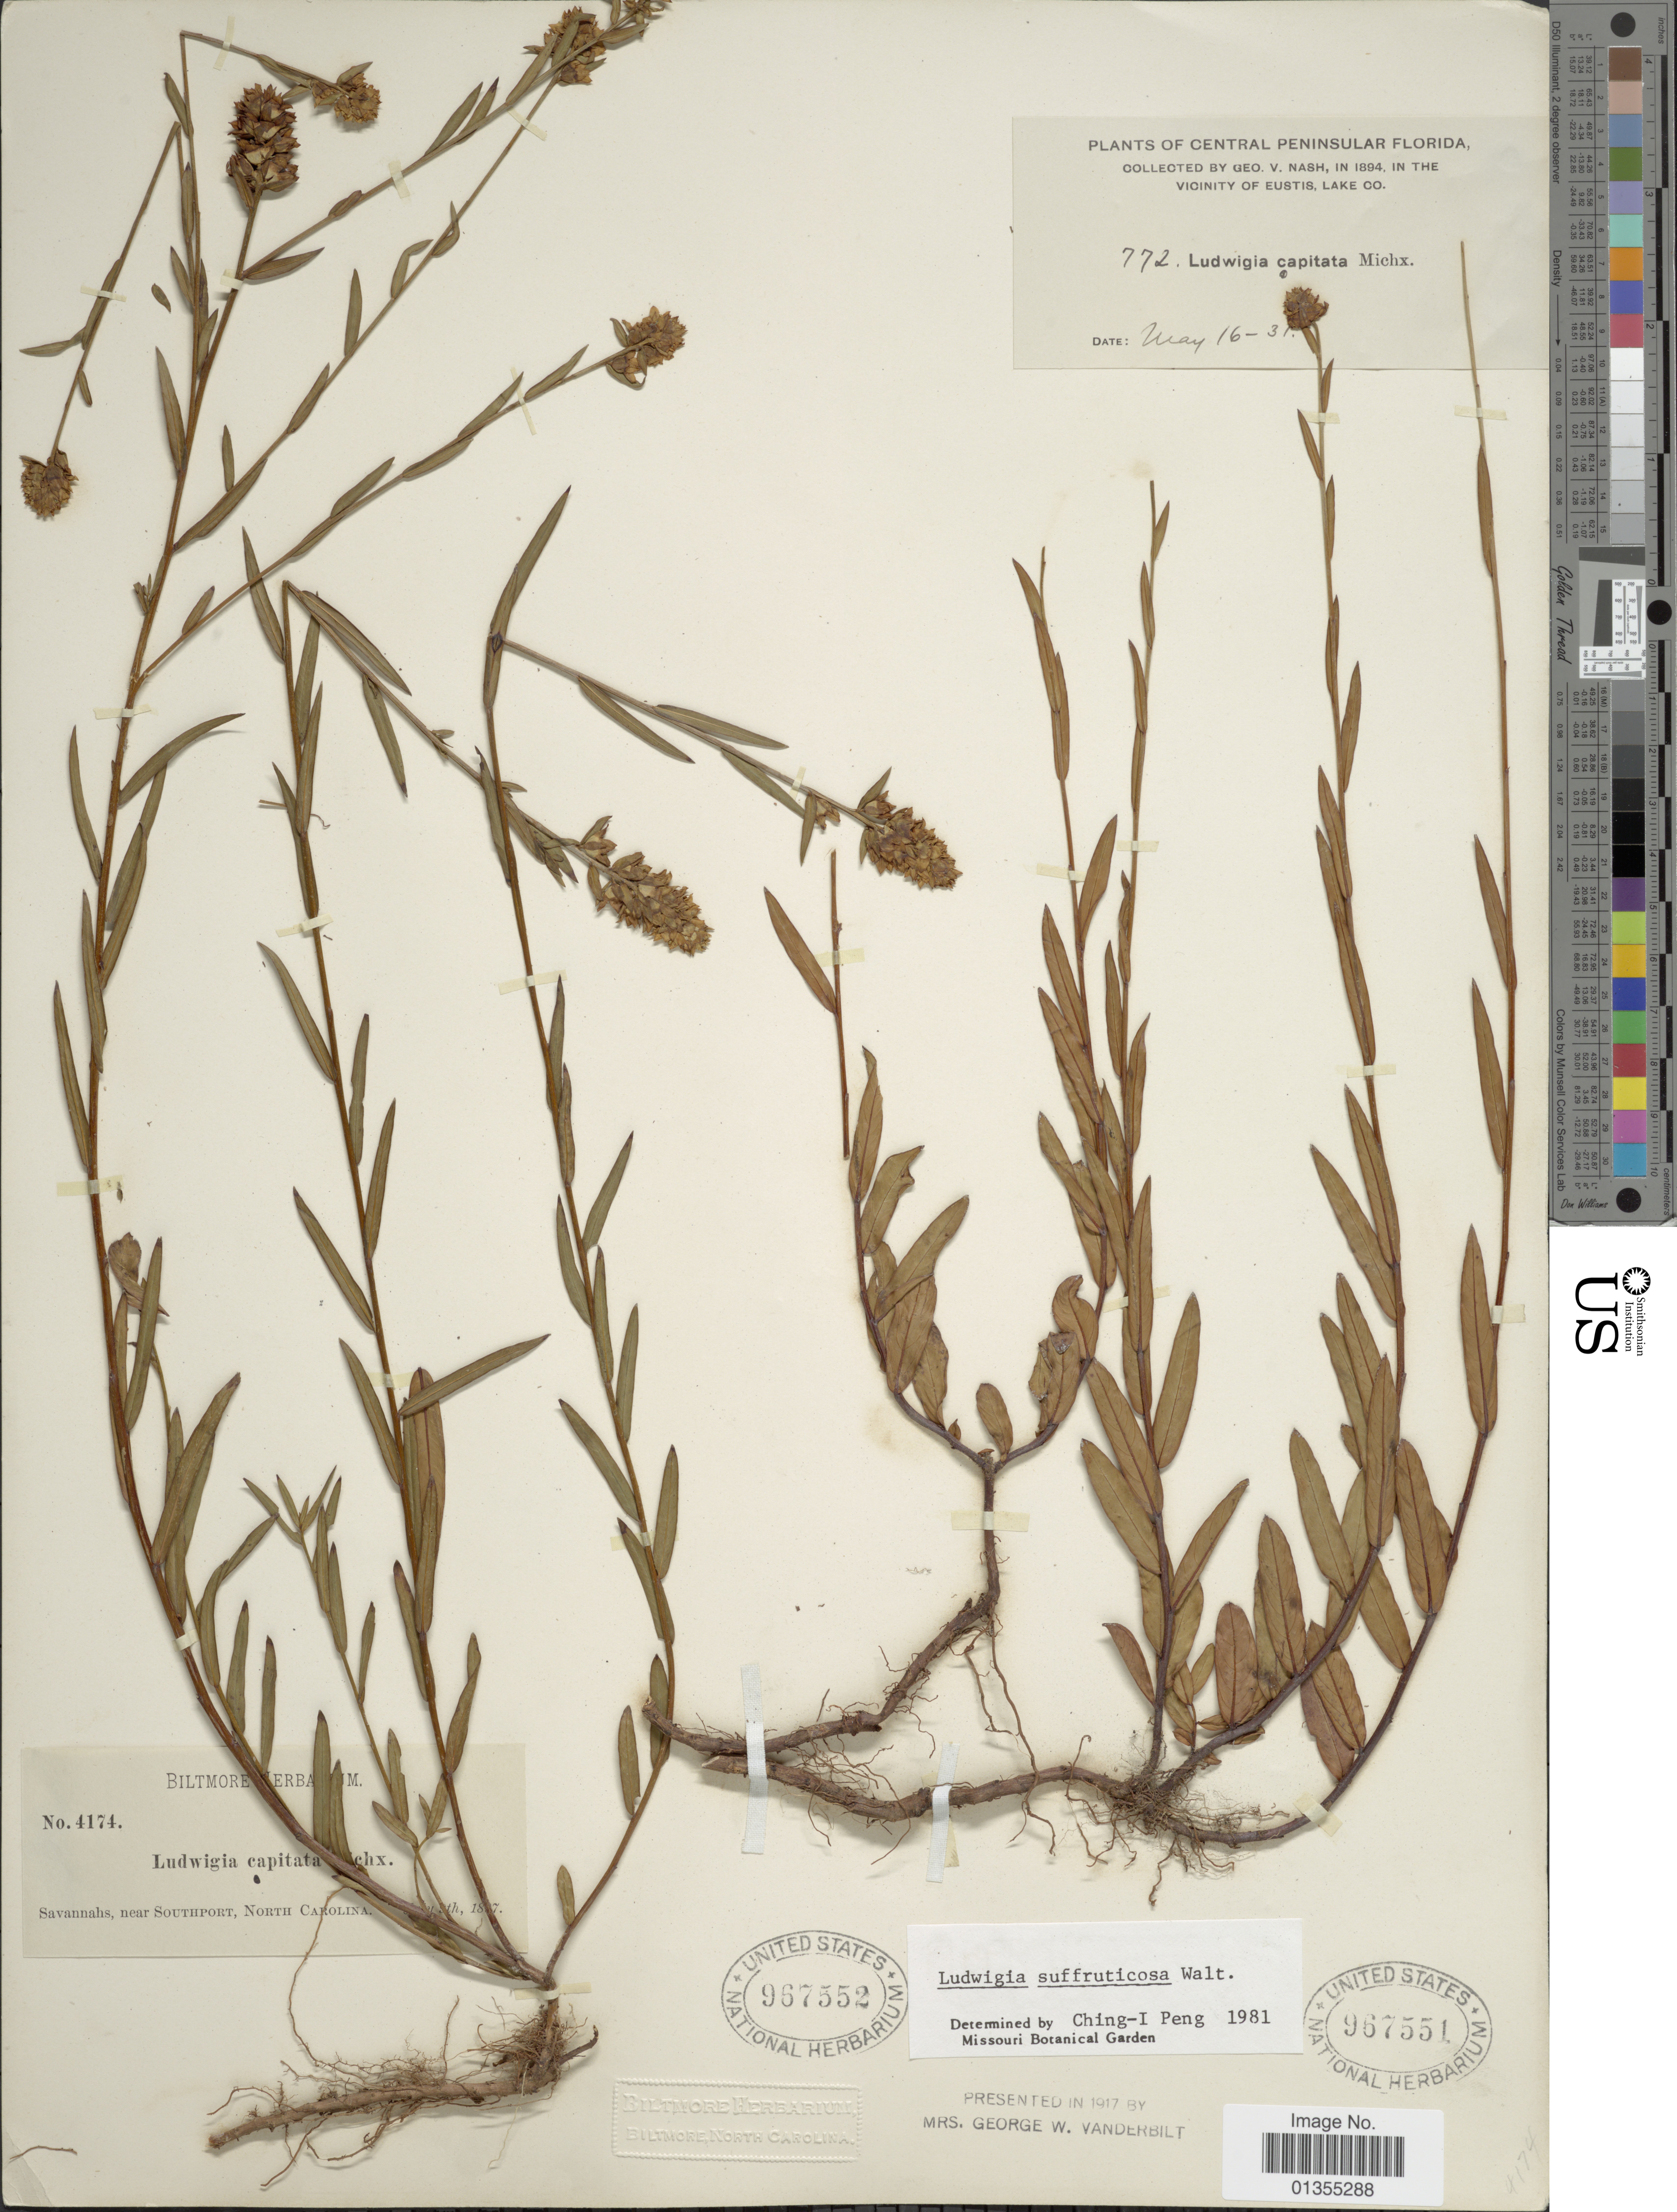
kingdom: Plantae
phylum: Tracheophyta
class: Magnoliopsida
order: Myrtales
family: Onagraceae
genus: Ludwigia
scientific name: Ludwigia suffruticosa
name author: Walter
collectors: G. V. Nash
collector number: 772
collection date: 1894-05-16/1894-05-31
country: United States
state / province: Florida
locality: Central Peninsular Florida. In the Vicinity of Eustis, Lake Co.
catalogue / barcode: US 967551-2